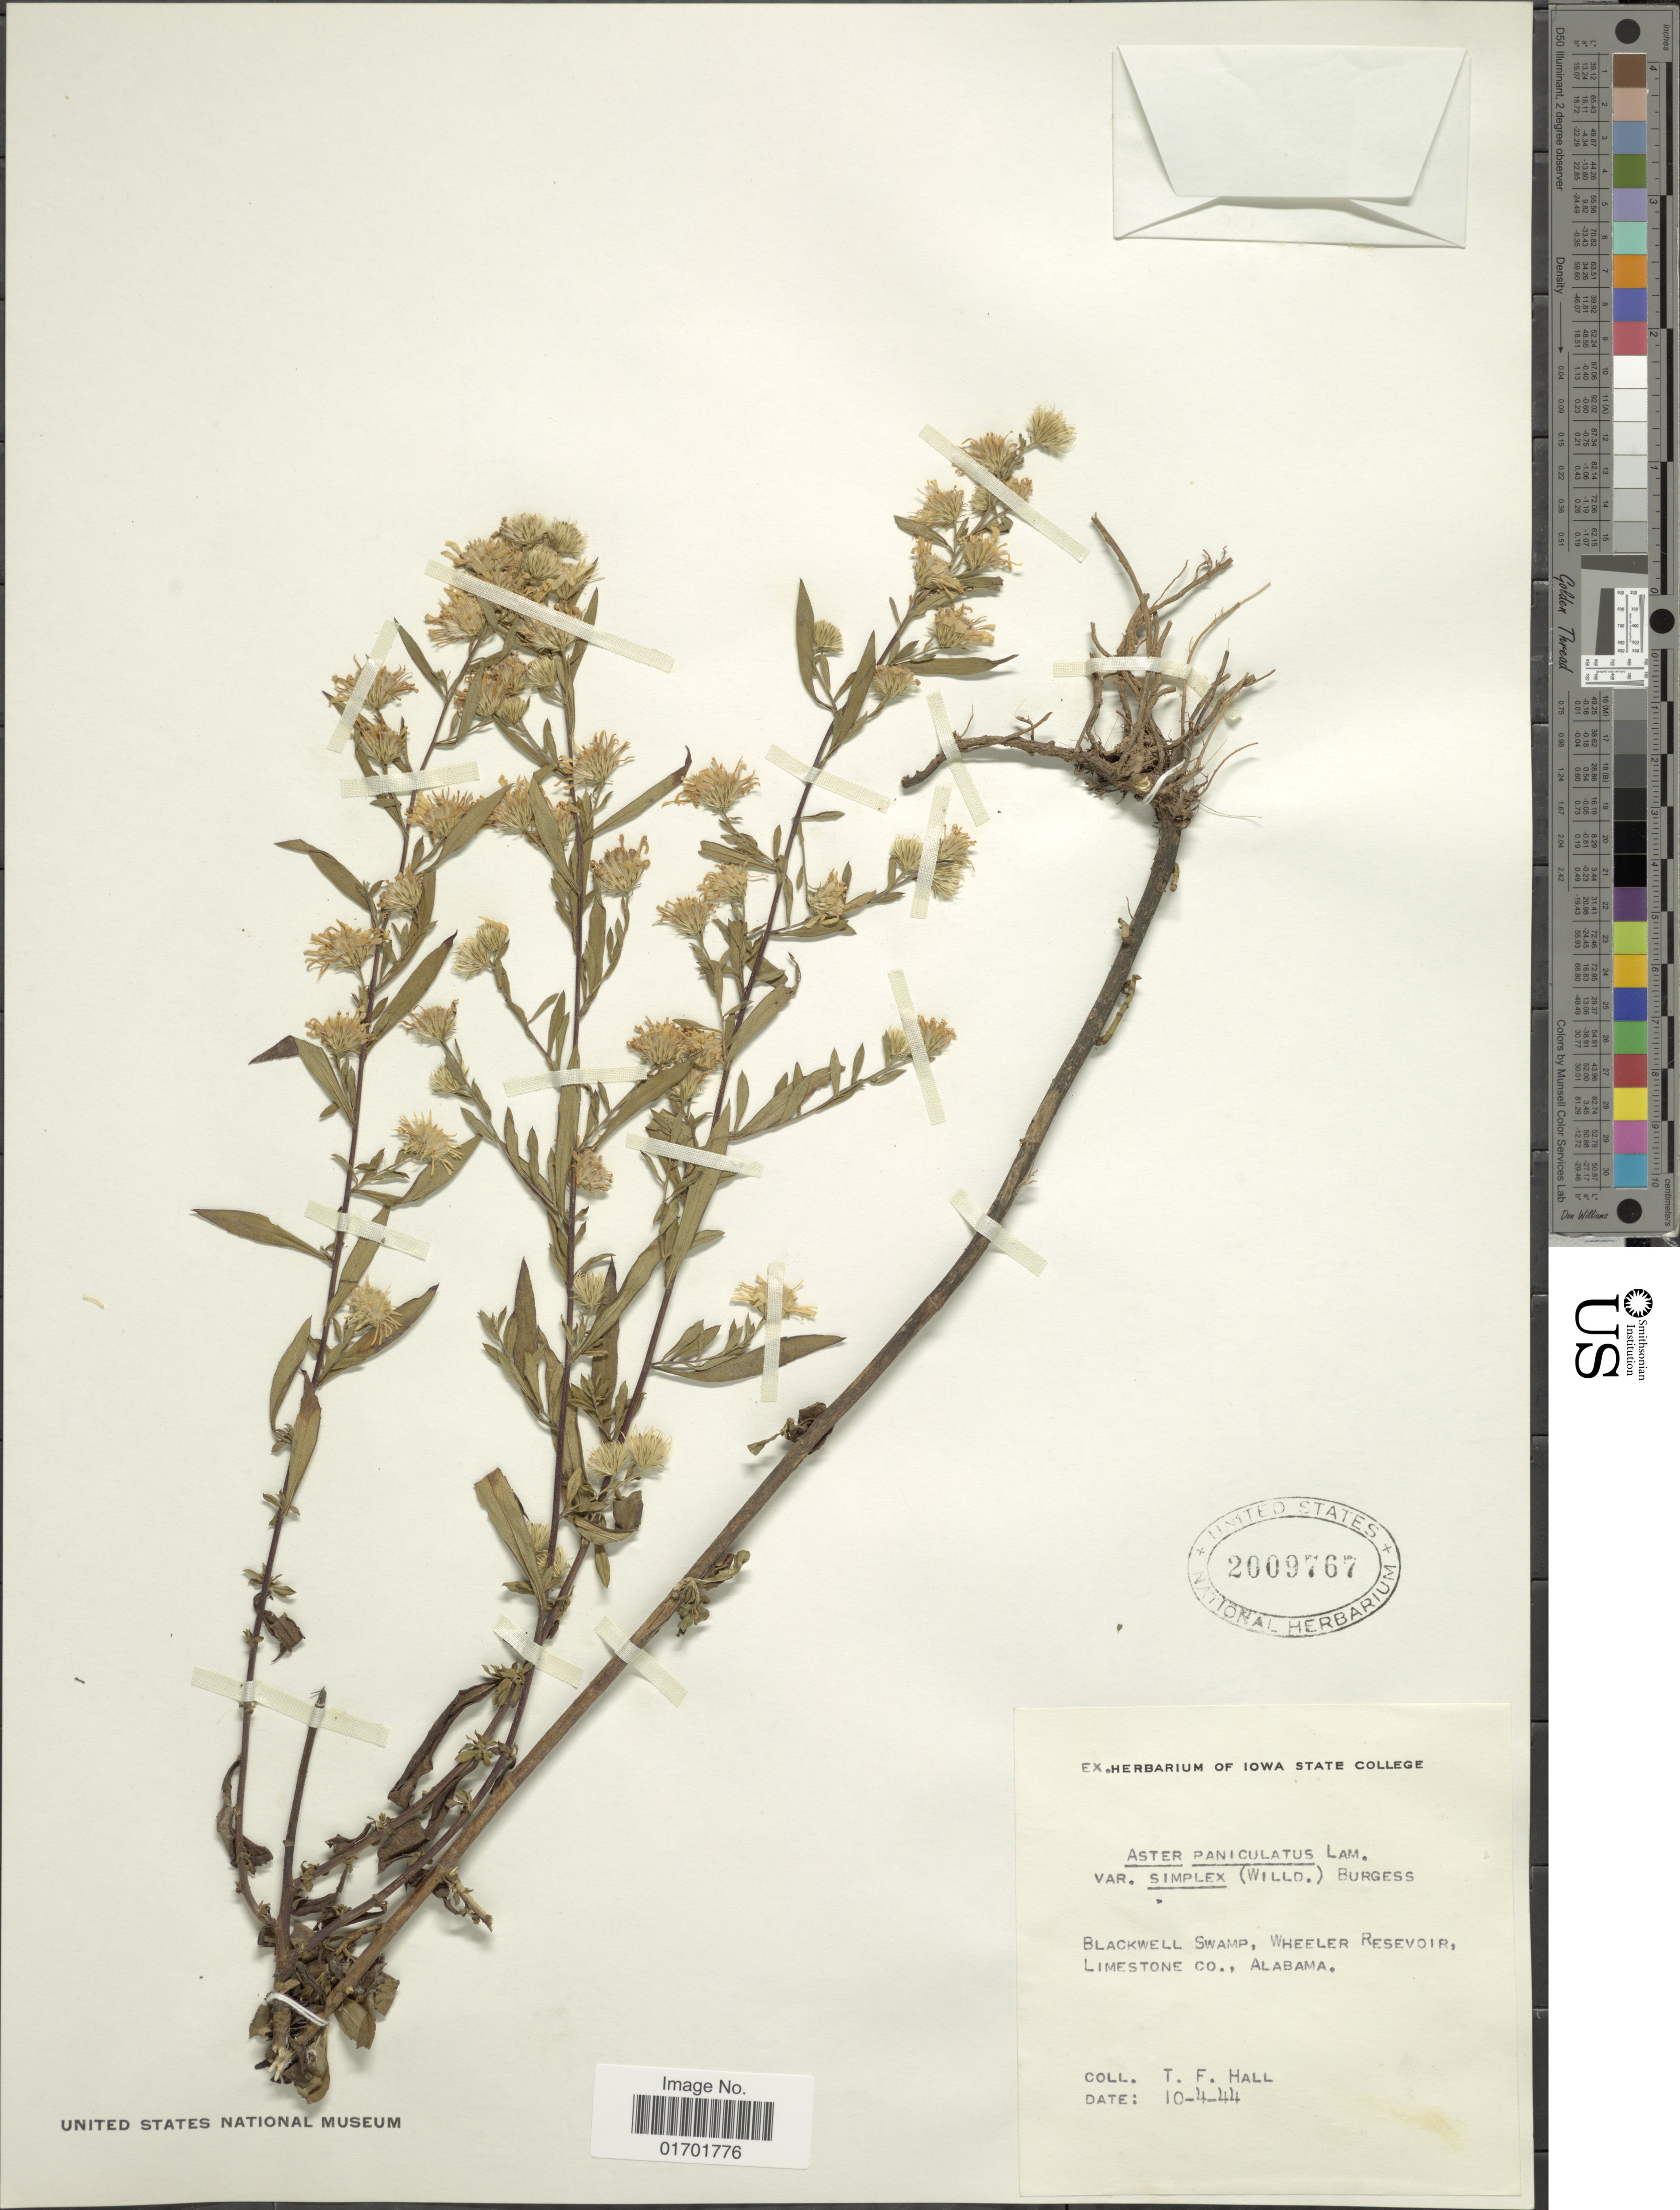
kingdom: Plantae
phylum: Tracheophyta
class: Magnoliopsida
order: Asterales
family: Asteraceae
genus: Symphyotrichum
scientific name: Symphyotrichum lanceolatum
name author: (Willd.) G.L. Nesom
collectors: T. Hall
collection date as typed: Transcribed d/m/y: 4/10/44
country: United States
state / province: Alabama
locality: Blackwell Swamp, Wheeler Reservoir, Limestone Co.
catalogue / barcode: US 2009767